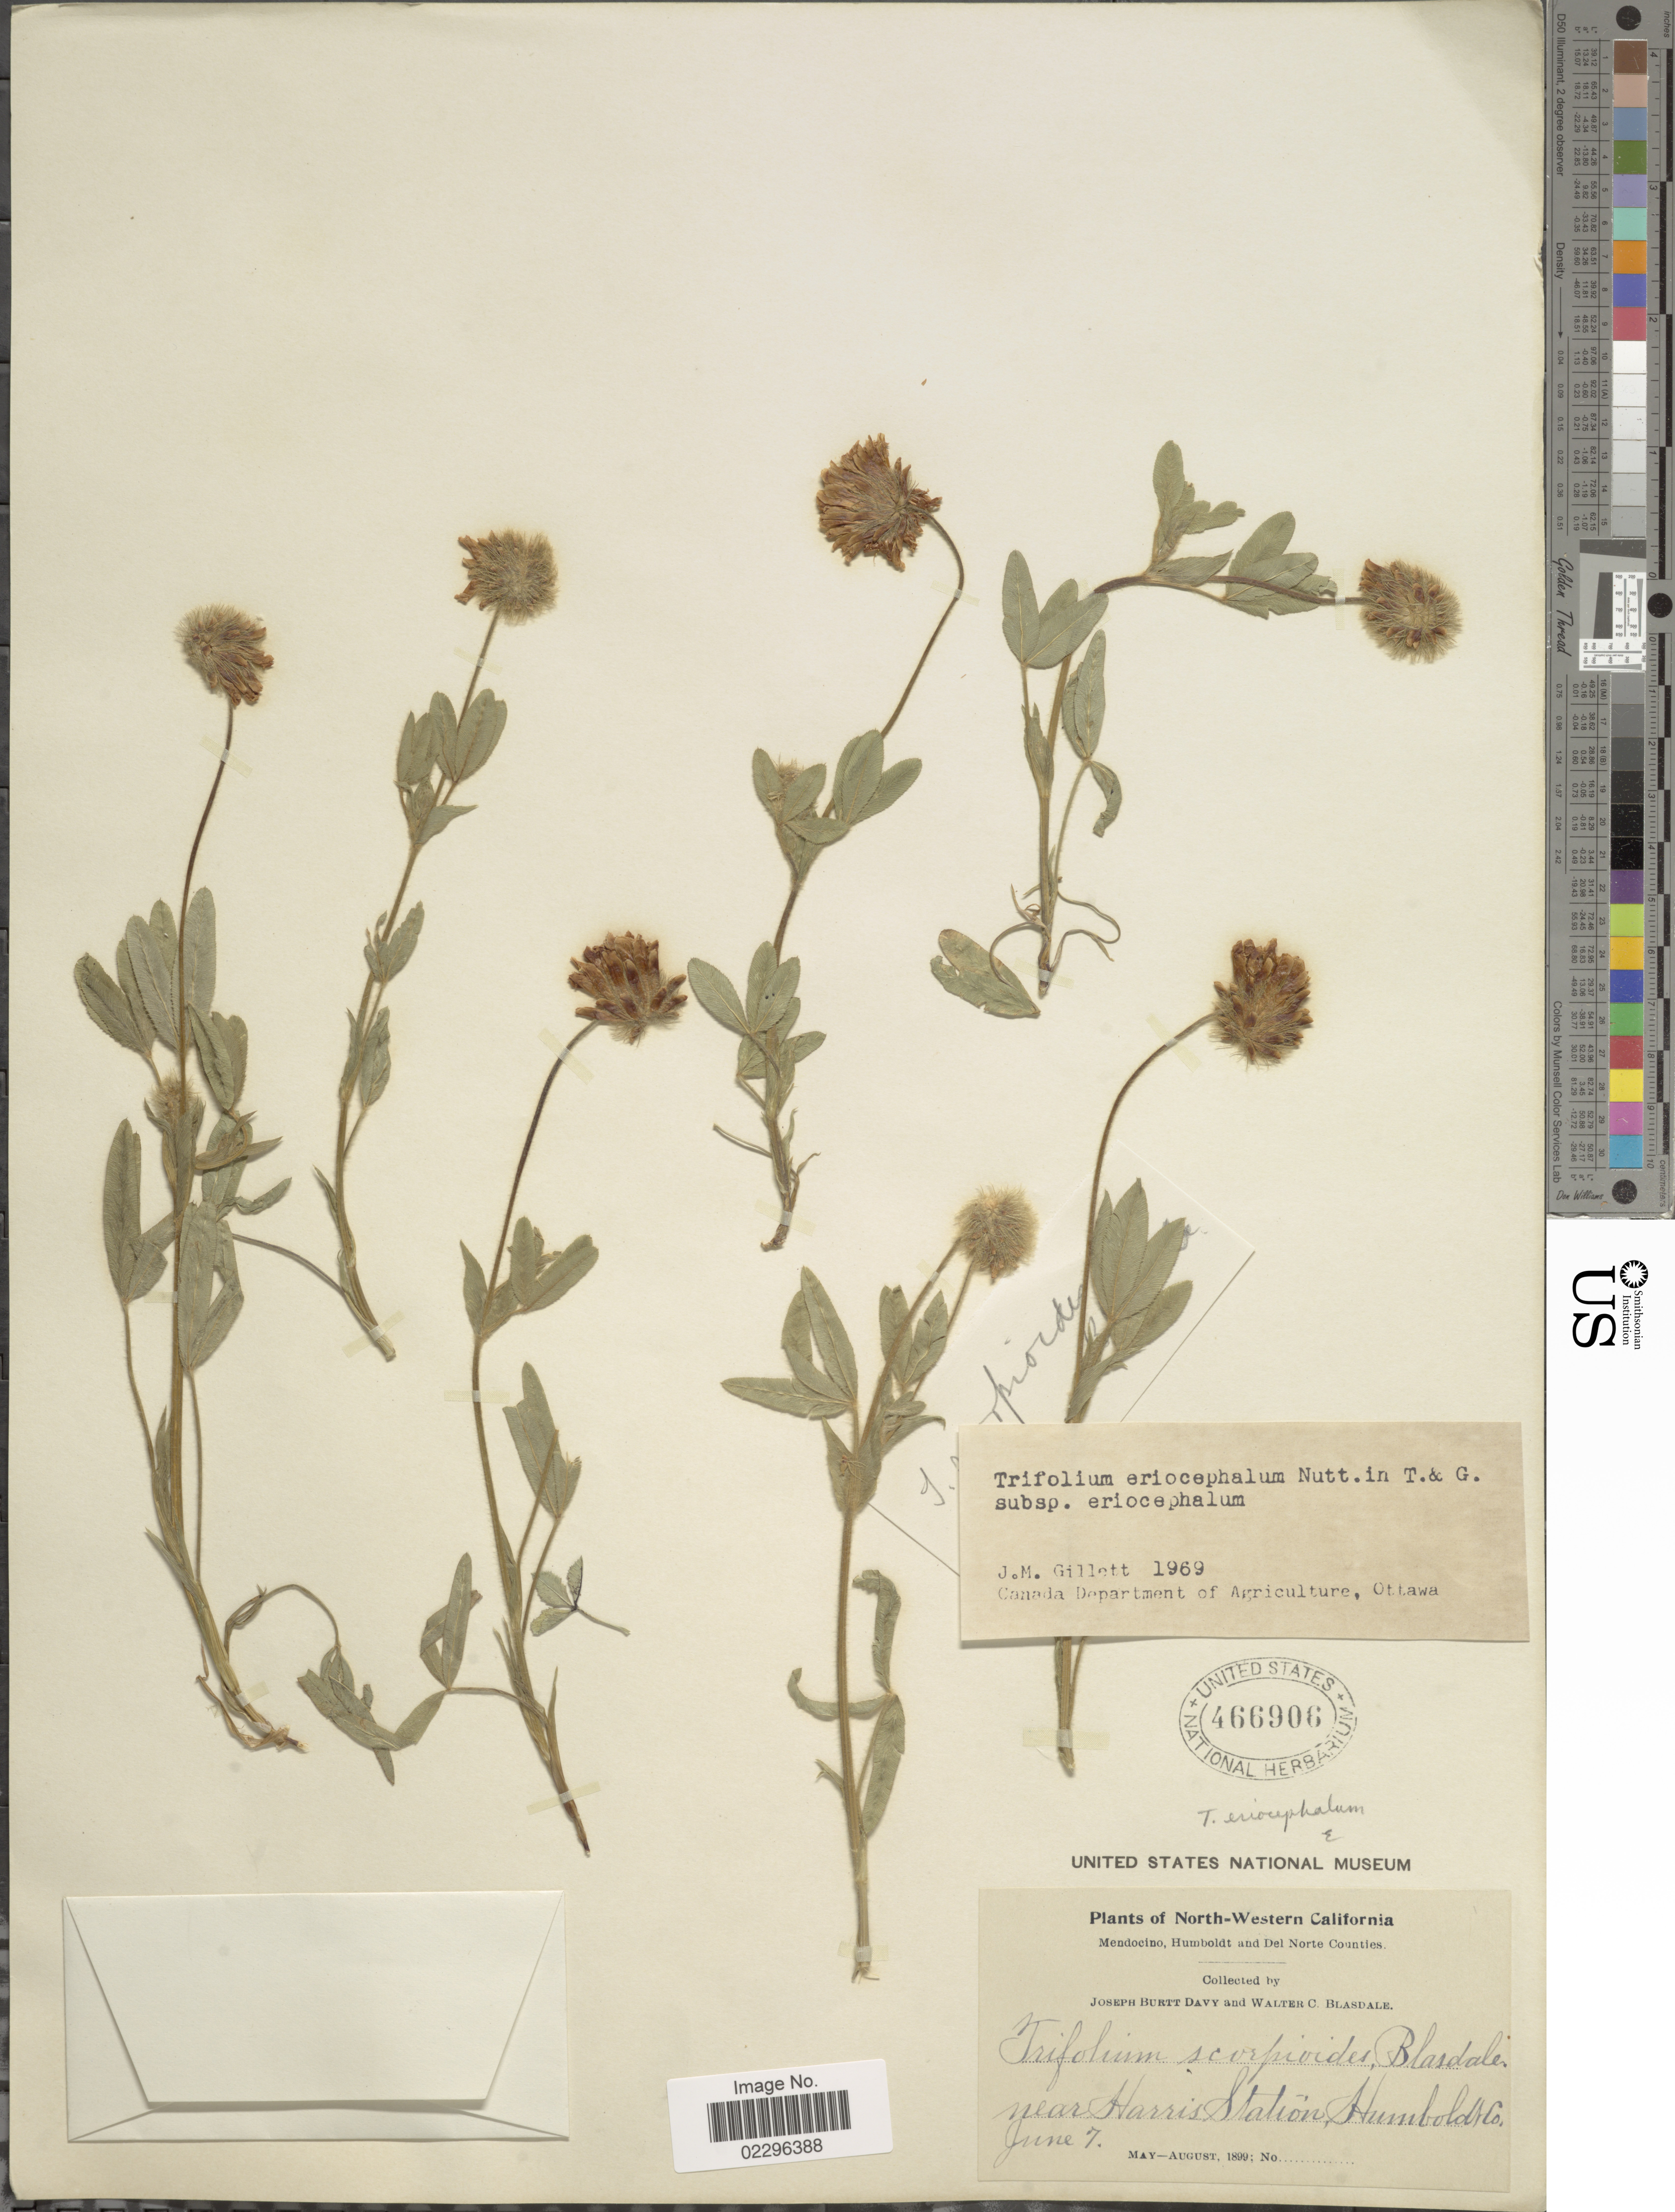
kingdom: Plantae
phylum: Tracheophyta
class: Magnoliopsida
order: Fabales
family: Fabaceae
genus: Trifolium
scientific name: Trifolium eriocephalum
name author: Nutt.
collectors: J. Burtt Davy & W. Blasdale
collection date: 1899-06-07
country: United States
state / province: California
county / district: Humboldt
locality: North-Western California. Near Harris Station, Humboldt Co.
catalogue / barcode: US 466906